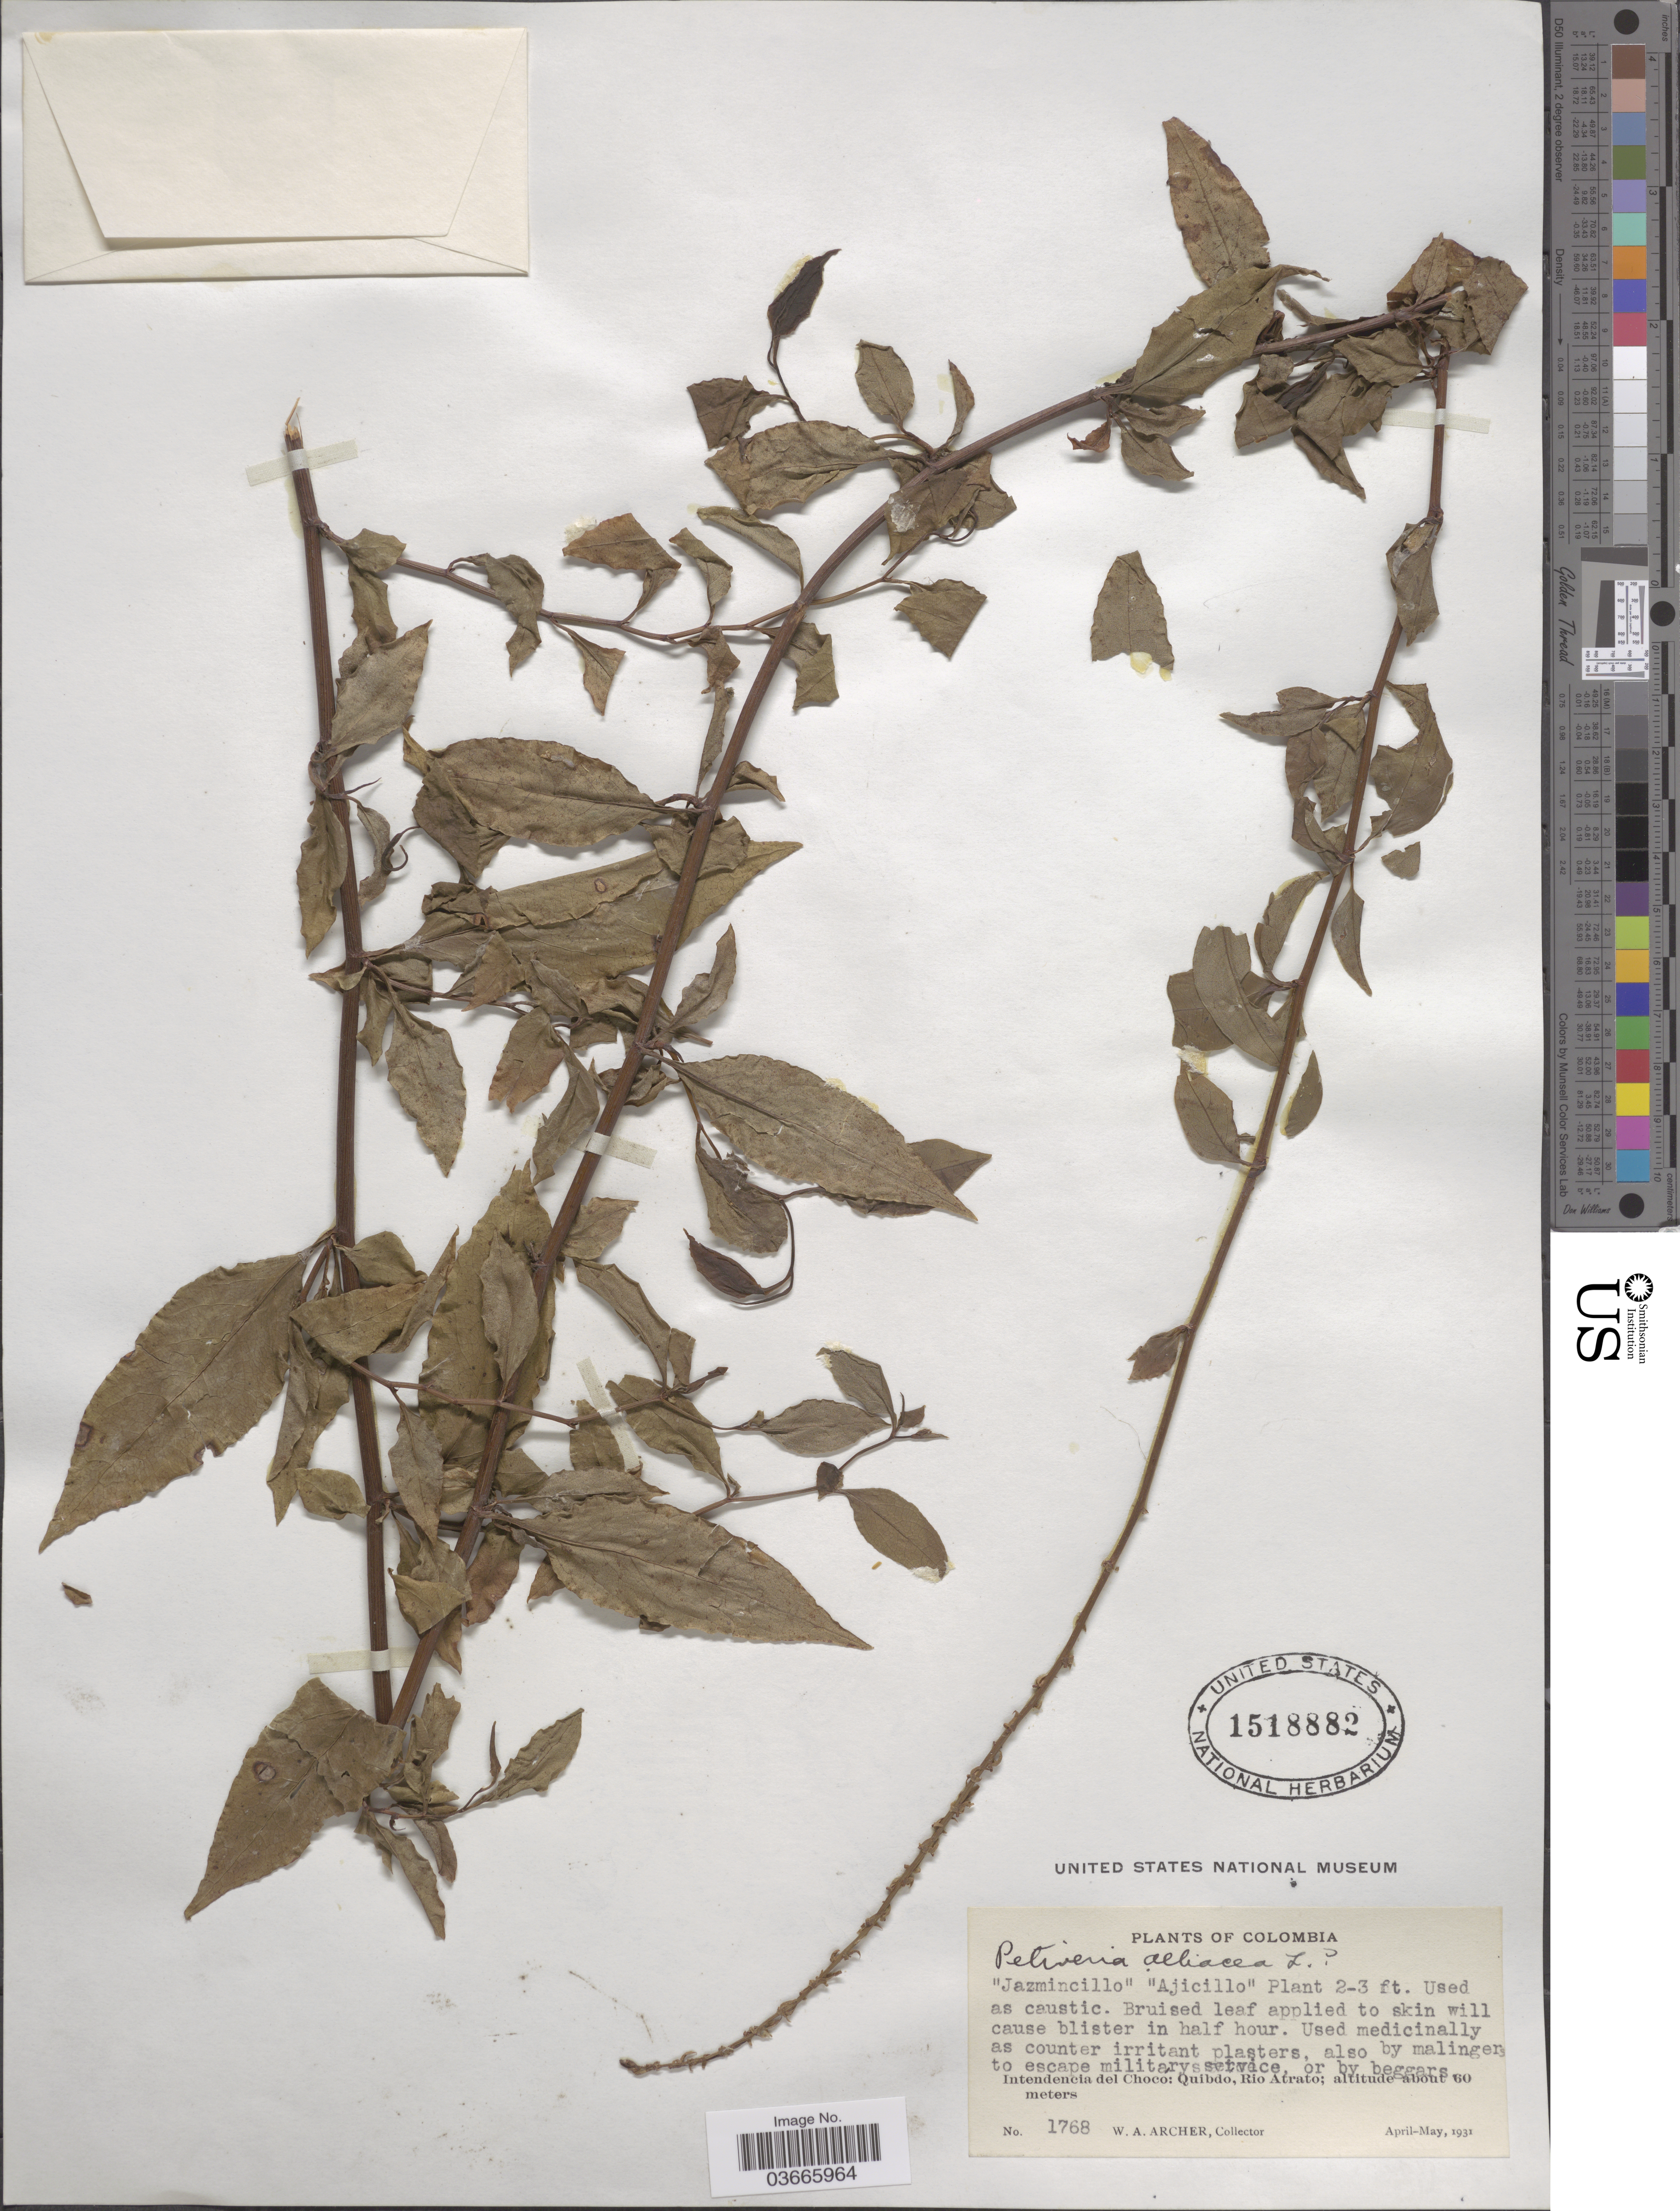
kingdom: Plantae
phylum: Tracheophyta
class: Magnoliopsida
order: Caryophyllales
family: Phytolaccaceae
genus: Petiveria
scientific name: Petiveria alliacea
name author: L.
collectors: W. Archer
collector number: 1768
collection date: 1931-04/1931-05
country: Colombia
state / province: Chocó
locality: Intendencia del Chocó: Quibdo, Rio Atrato.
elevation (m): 60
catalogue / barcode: US 1518882